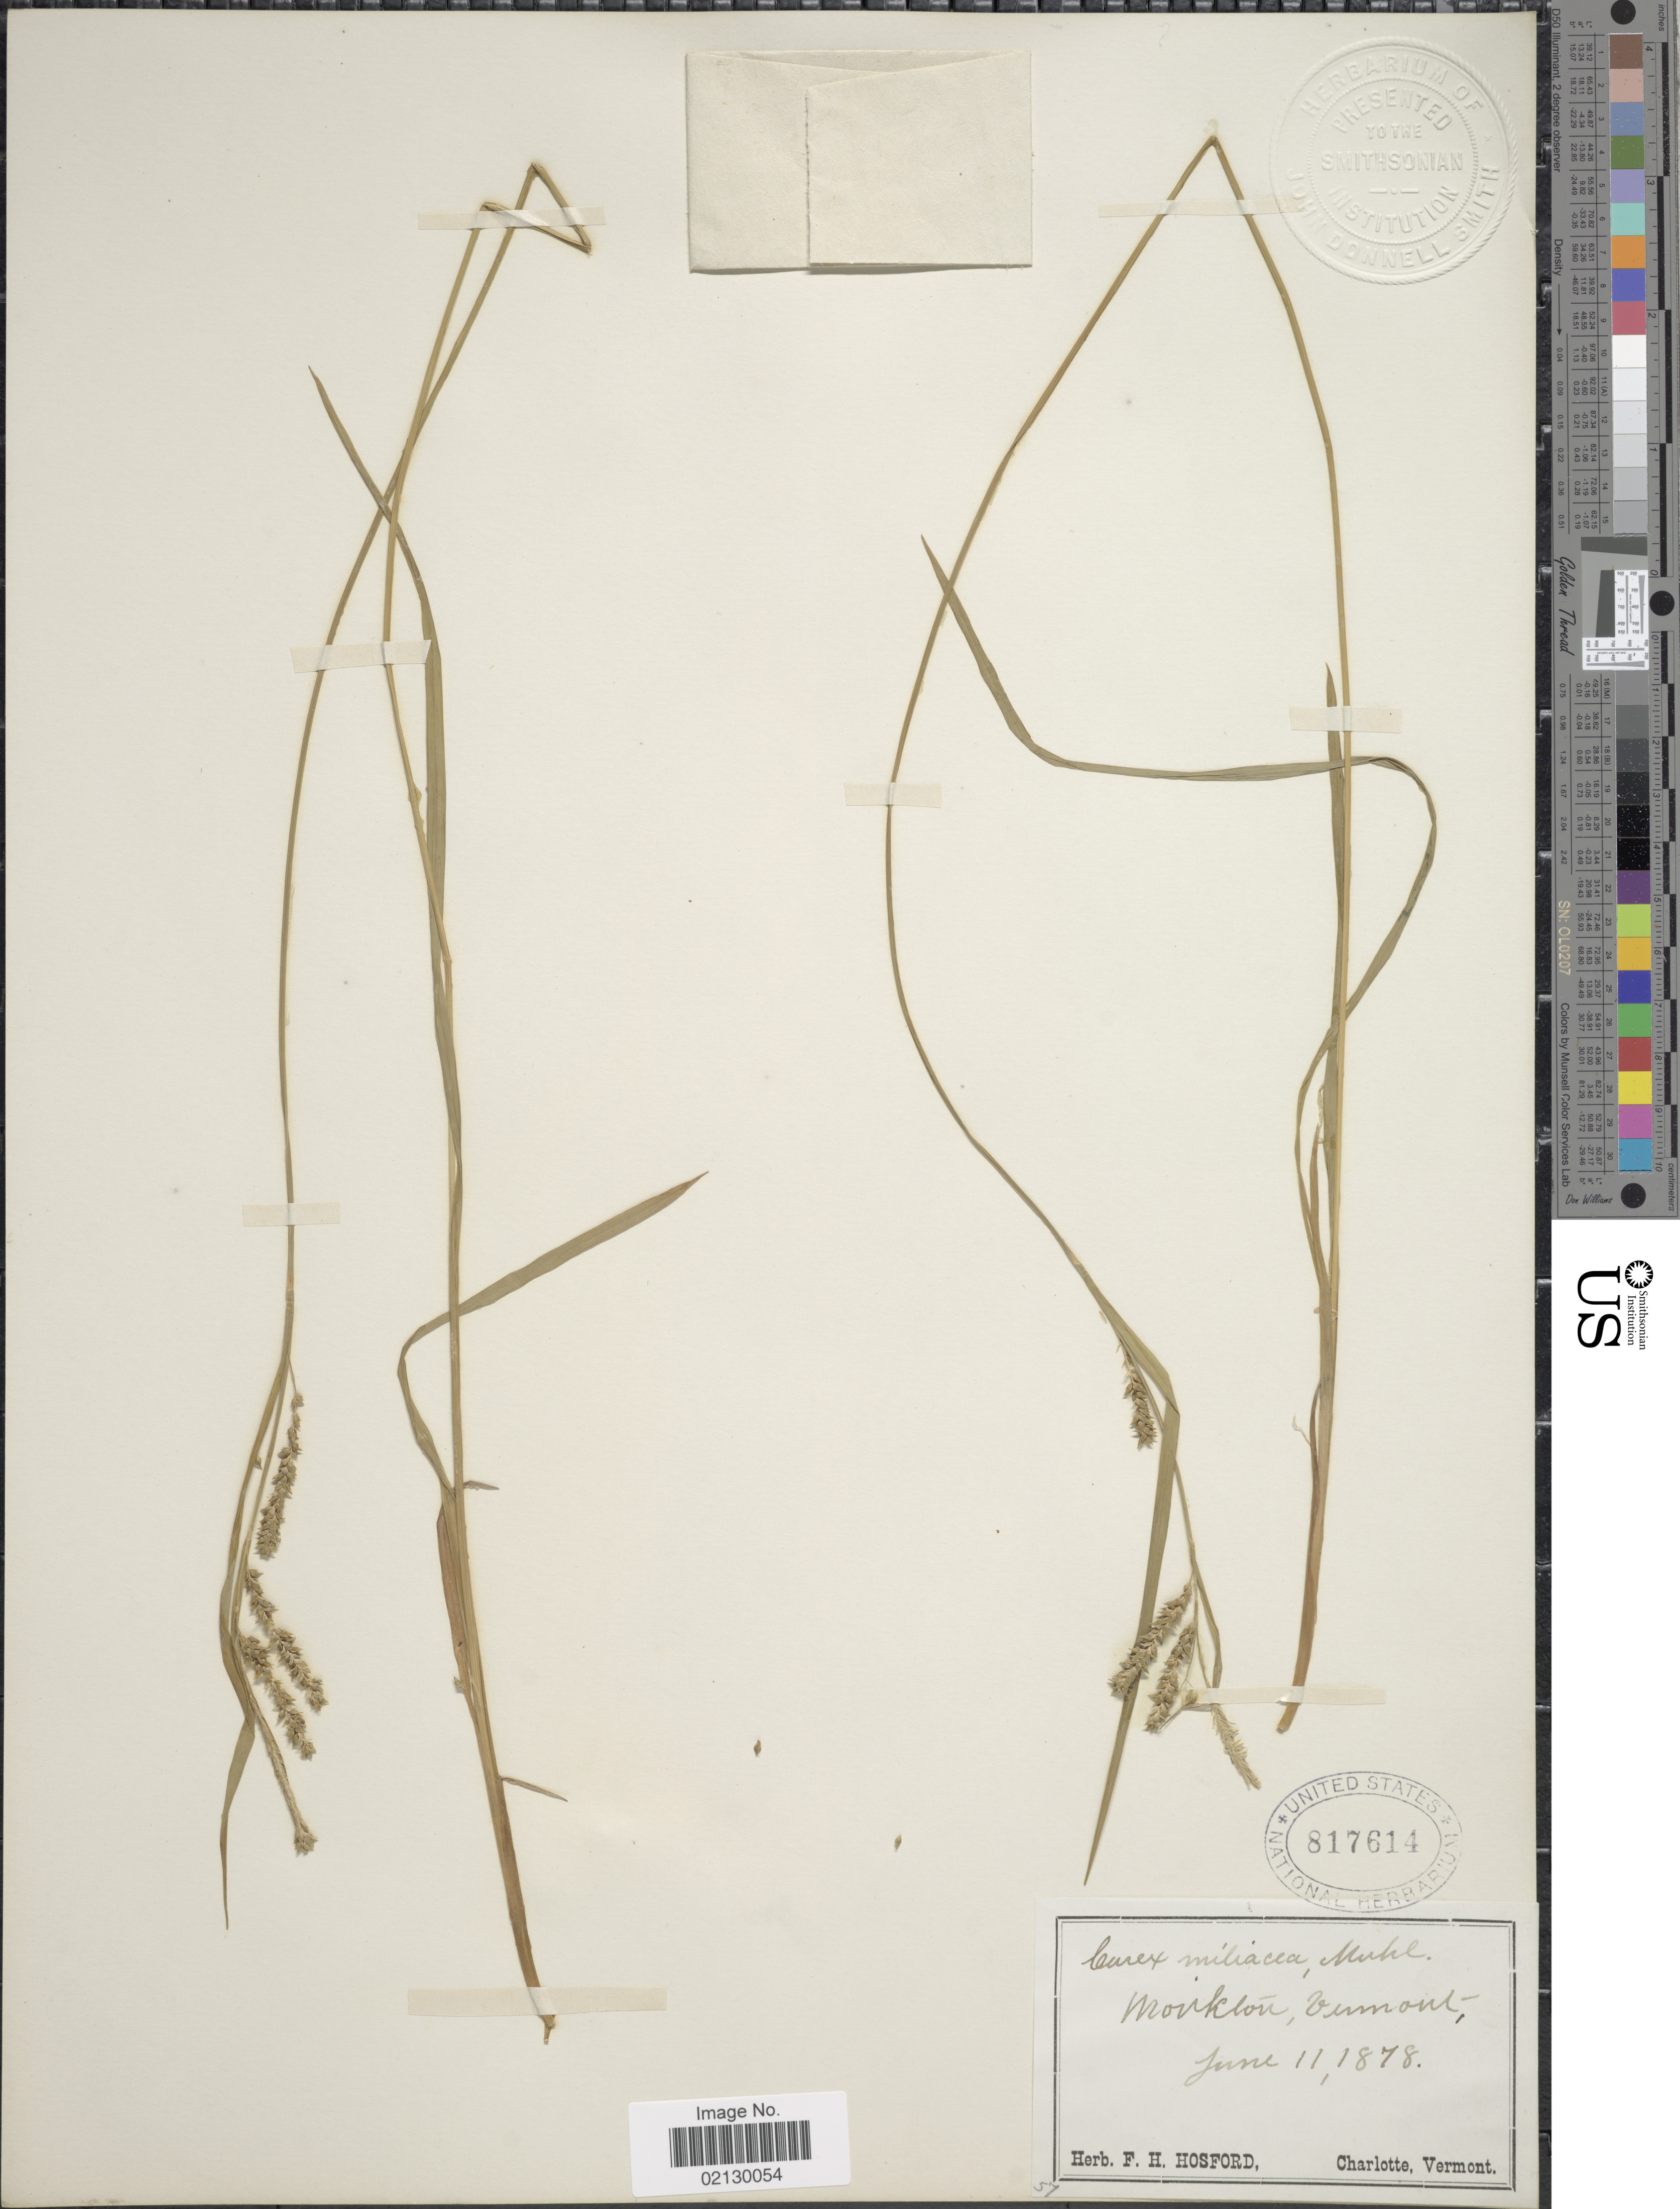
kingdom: Plantae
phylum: Tracheophyta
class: Liliopsida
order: Poales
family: Cyperaceae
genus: Carex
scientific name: Carex prasina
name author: Wahlenb.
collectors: ex herb. F. H. Hosford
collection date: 1878-06-11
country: United States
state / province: Vermont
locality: Morkton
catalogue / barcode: US 817614